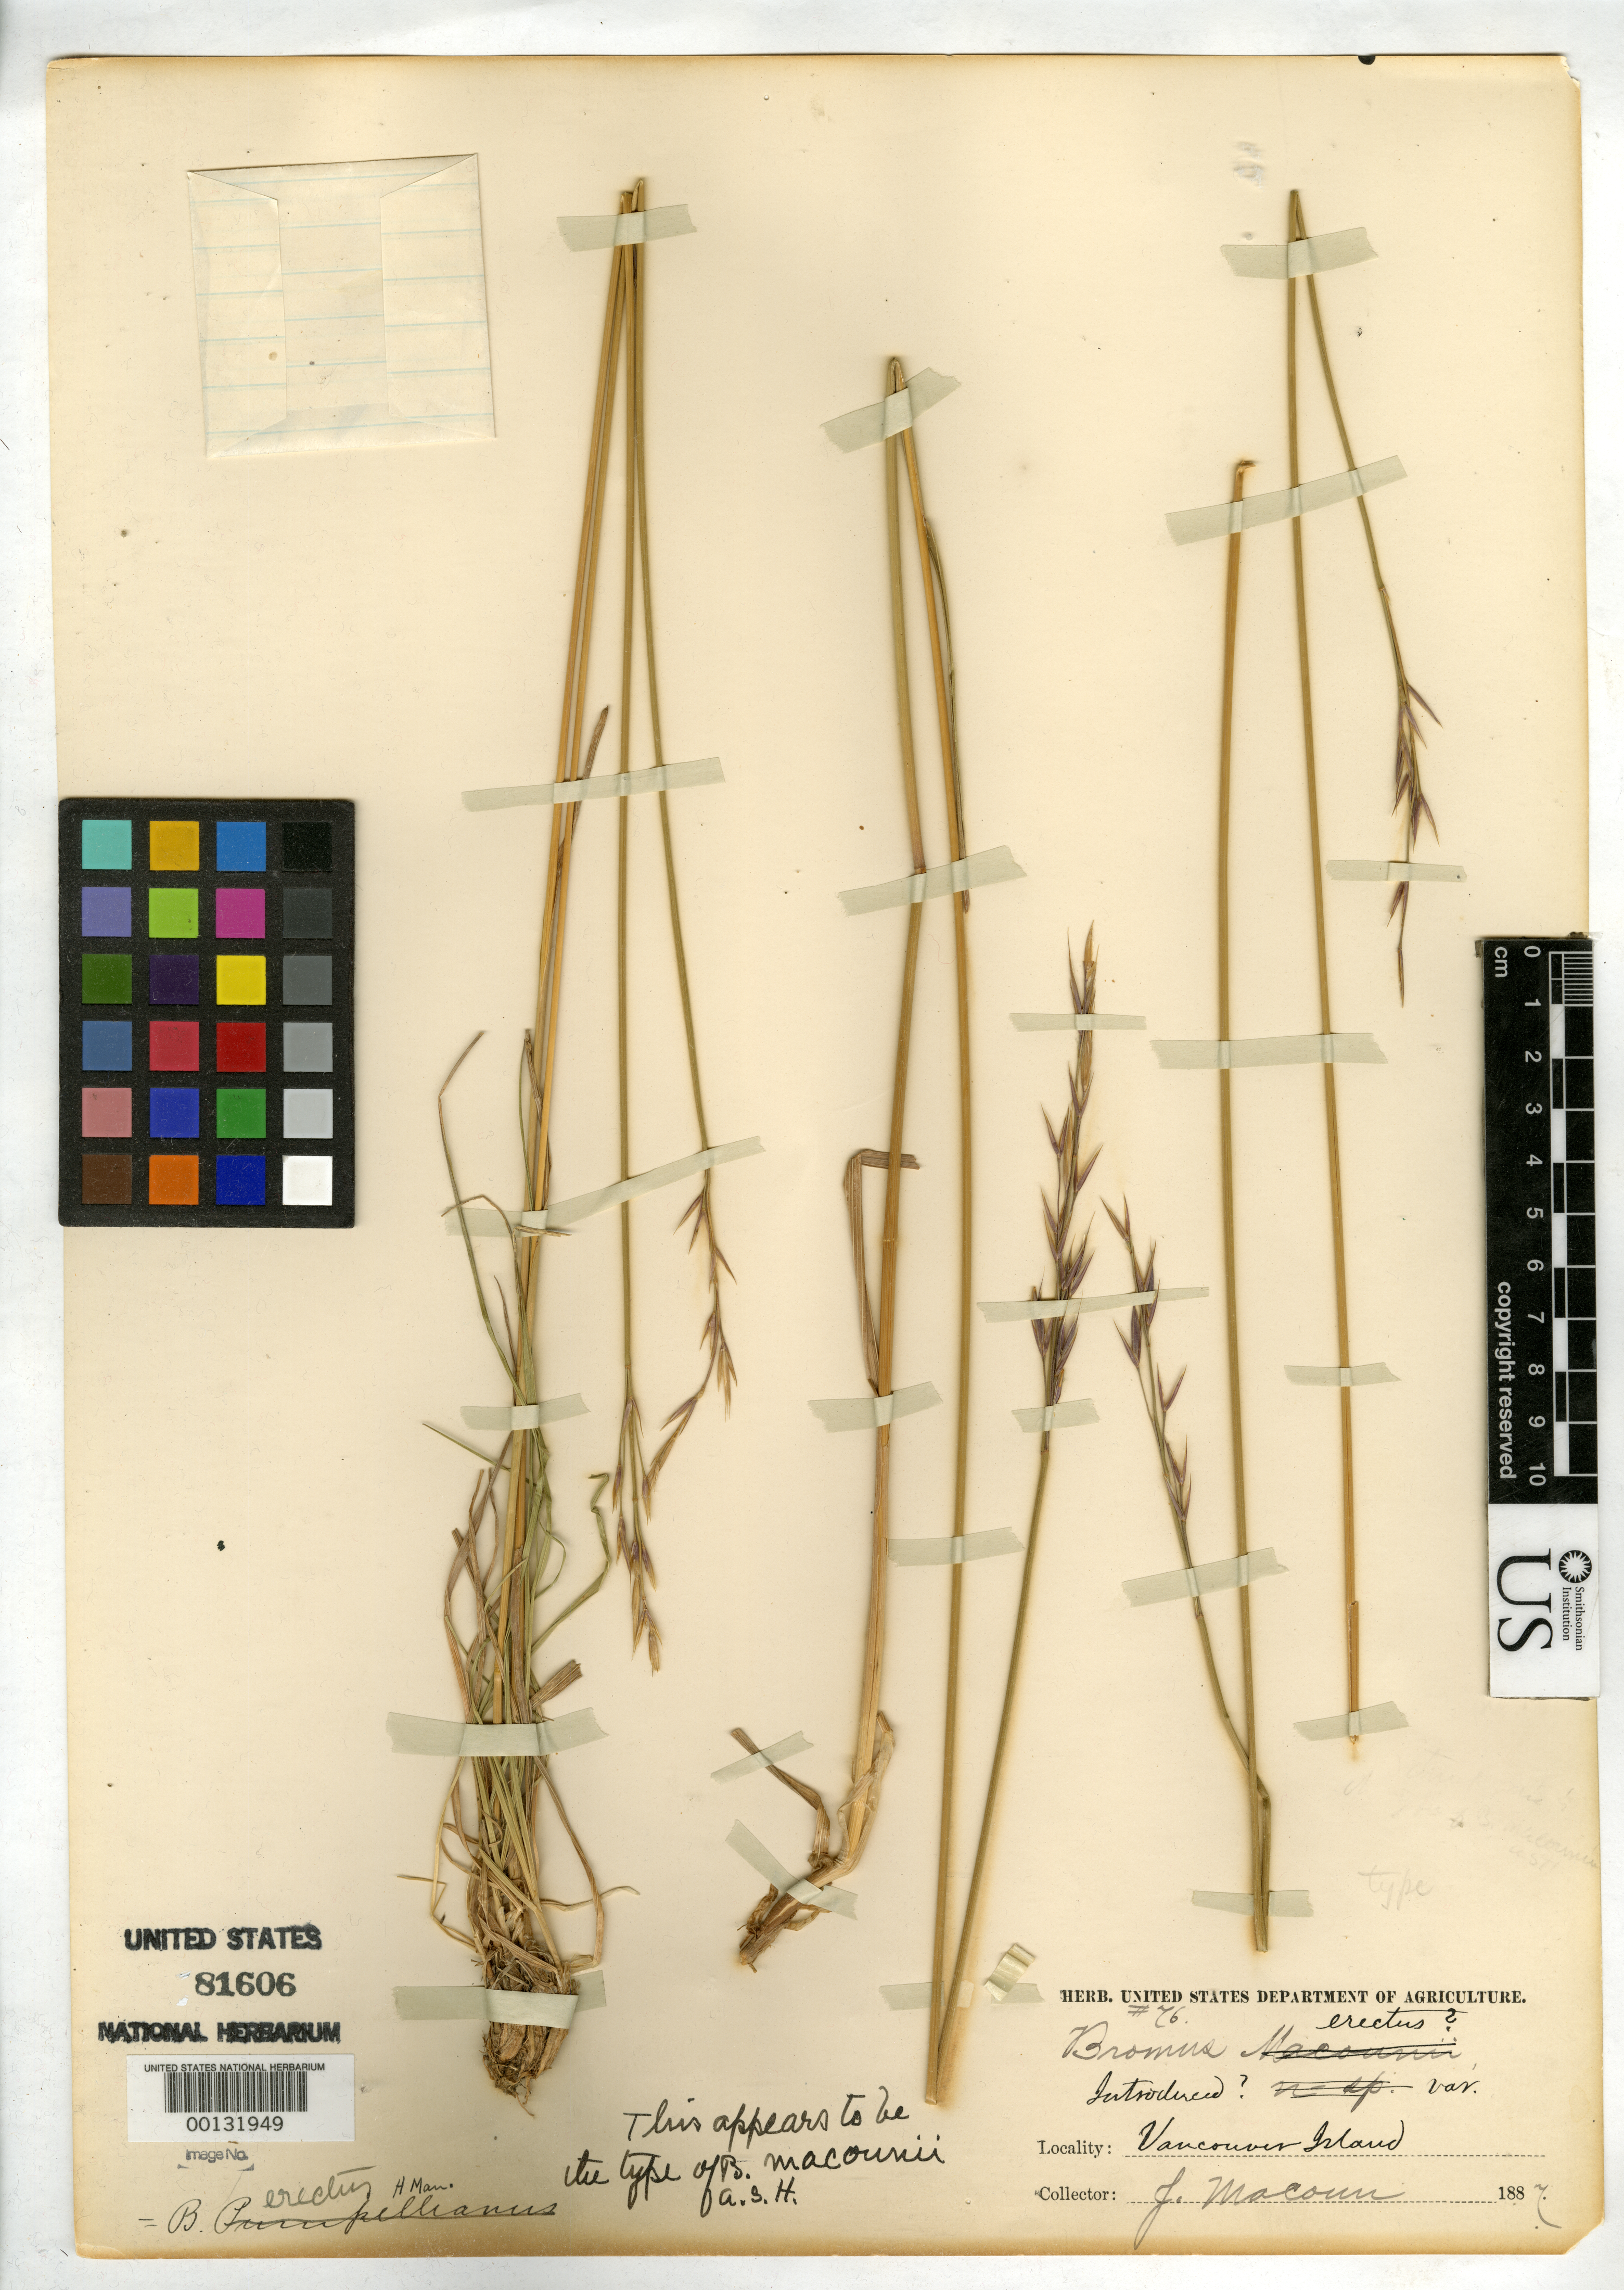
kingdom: Plantae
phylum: Tracheophyta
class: Liliopsida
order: Poales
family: Poaceae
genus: Bromus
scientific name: Bromus macounii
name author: Vasey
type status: Isotype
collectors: J. Macoun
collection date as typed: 1887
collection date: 1887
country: Canada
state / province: British Columbia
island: Vancouver Island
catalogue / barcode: US 81606